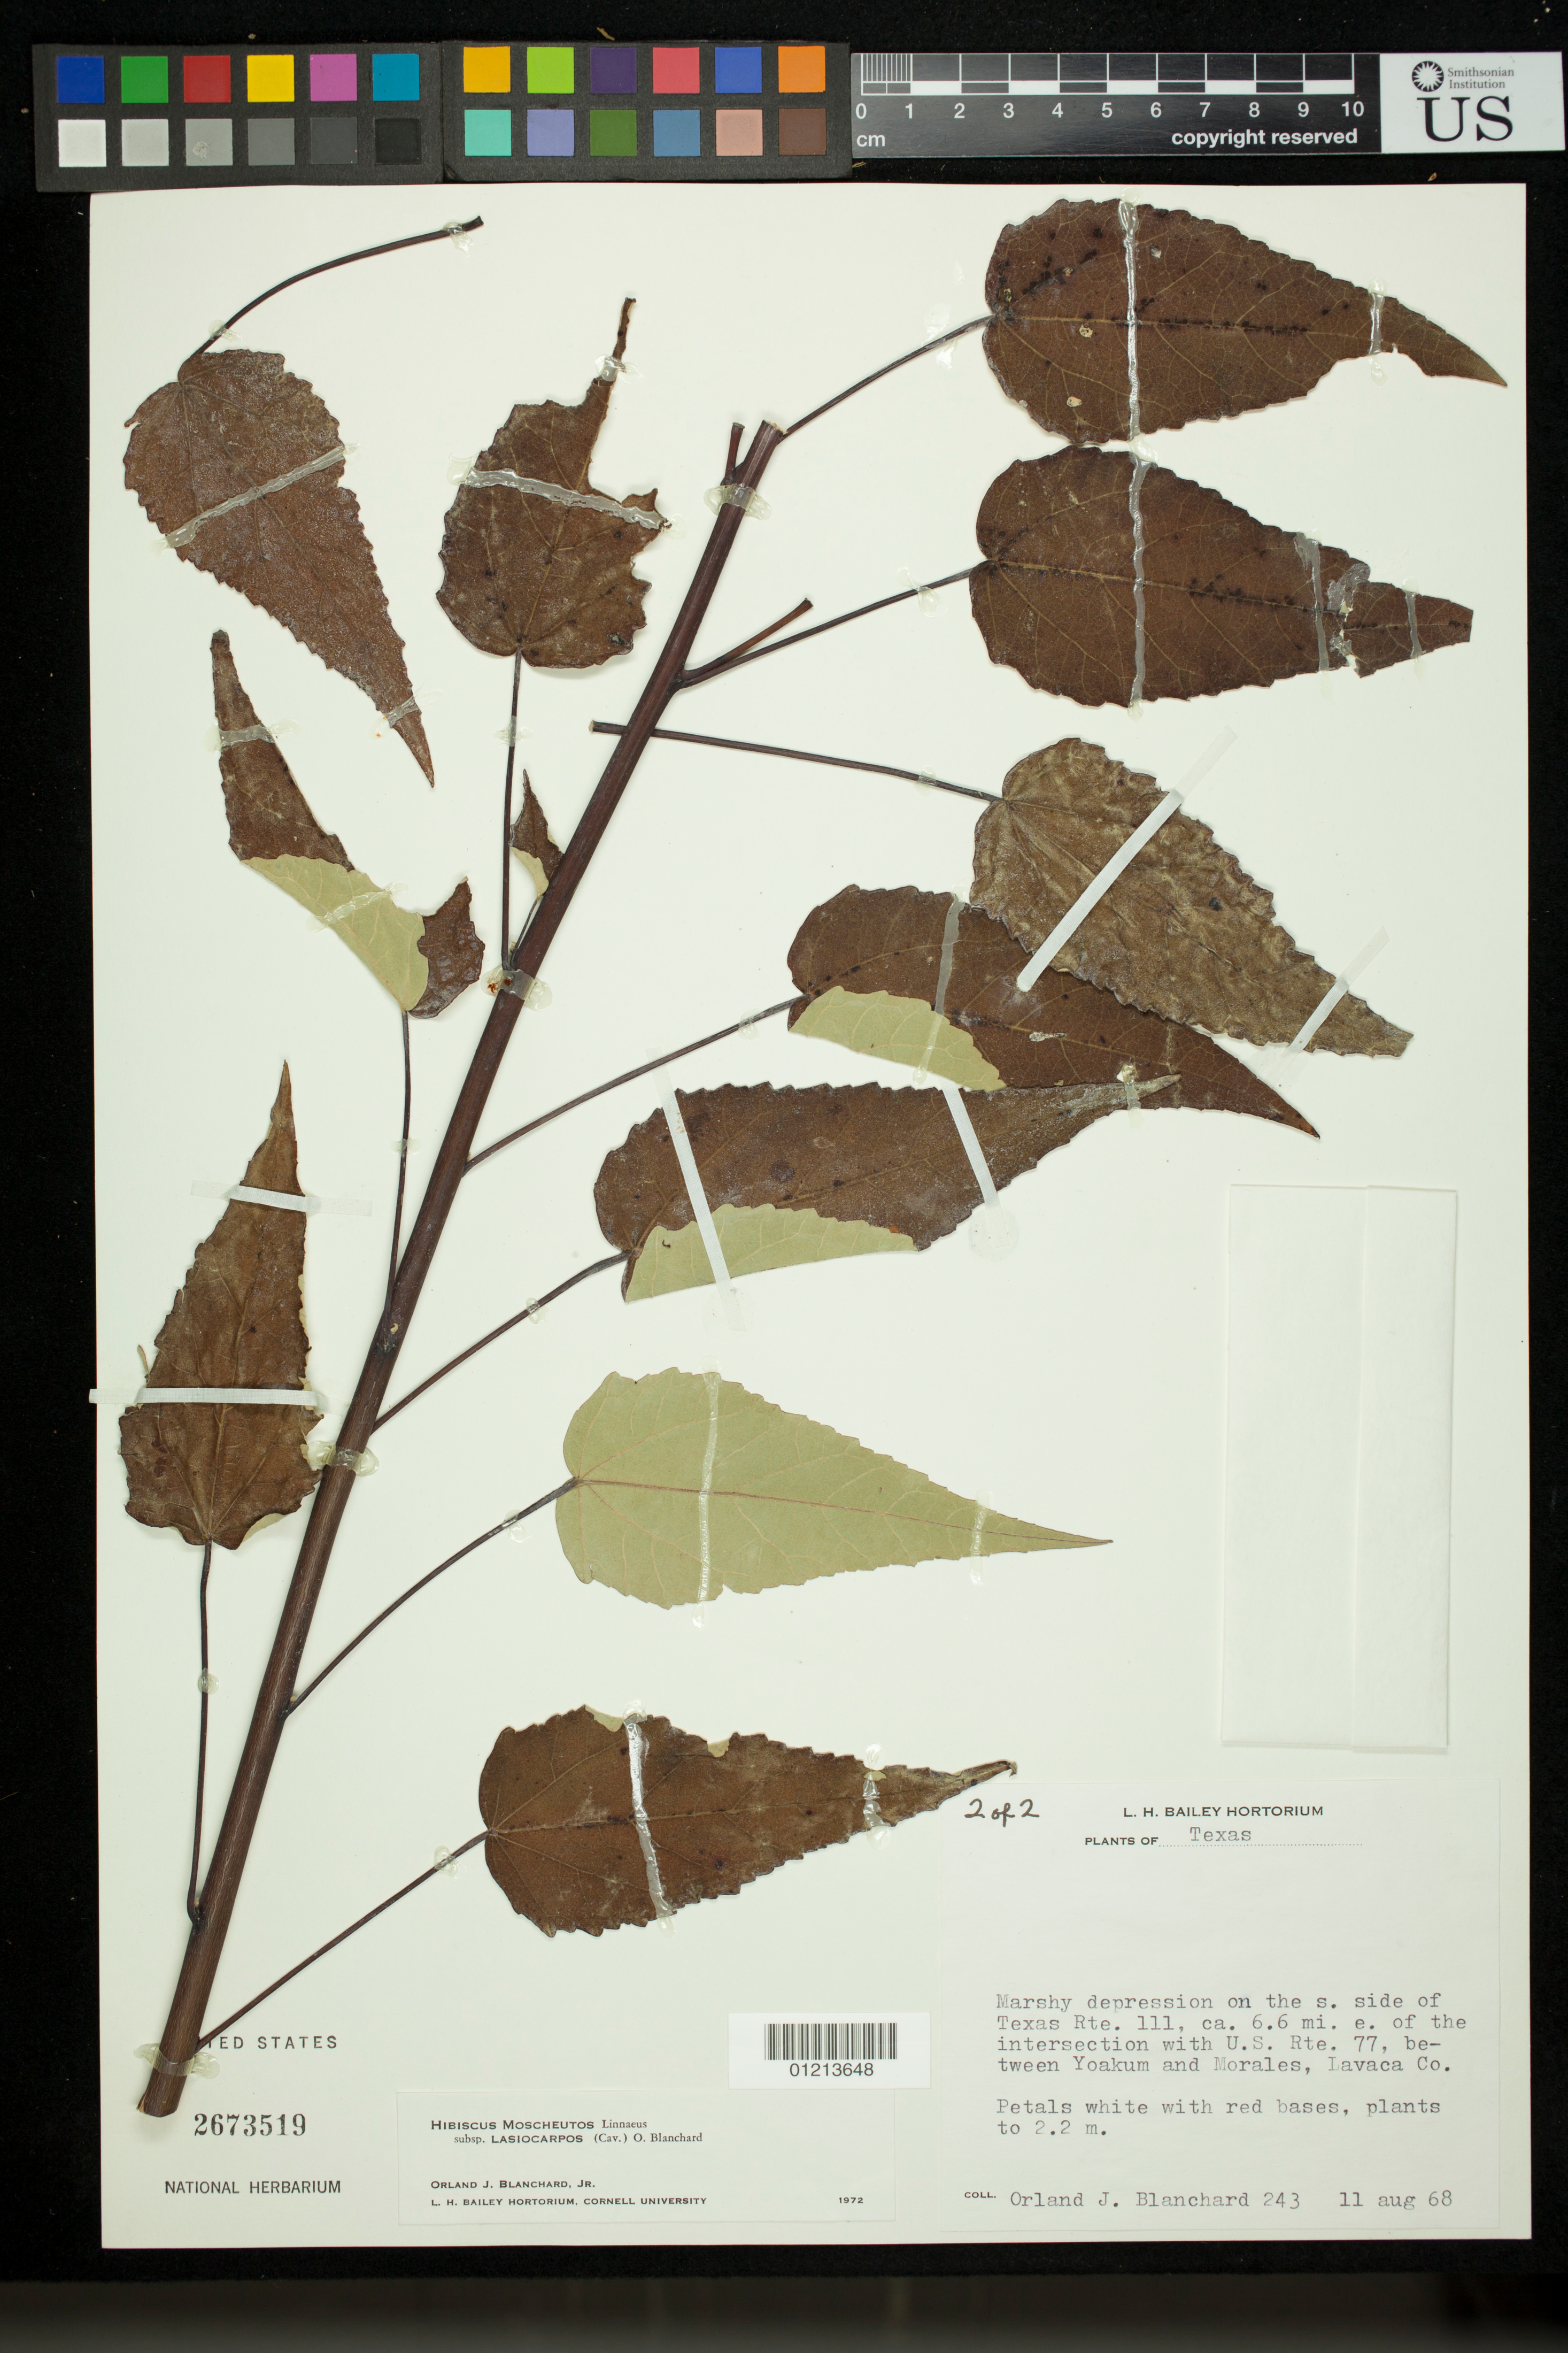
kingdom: Plantae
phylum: Tracheophyta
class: Magnoliopsida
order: Malvales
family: Malvaceae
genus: Hibiscus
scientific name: Hibiscus moscheutos subsp. lasiocarpos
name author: (Cav.) O.J. Blanch.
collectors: O. J. Blanchard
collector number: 243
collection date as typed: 08 Nov 1968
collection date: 1968-11-08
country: United States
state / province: Texas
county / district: Lavaca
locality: Marshy depression on the s. side of Texas Rte. 111, ca. 6.6 mi. e. of the intersection with U.S. Rte. 77, between Yoakum and Morales, Lavaca Co.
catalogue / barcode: US 2673519